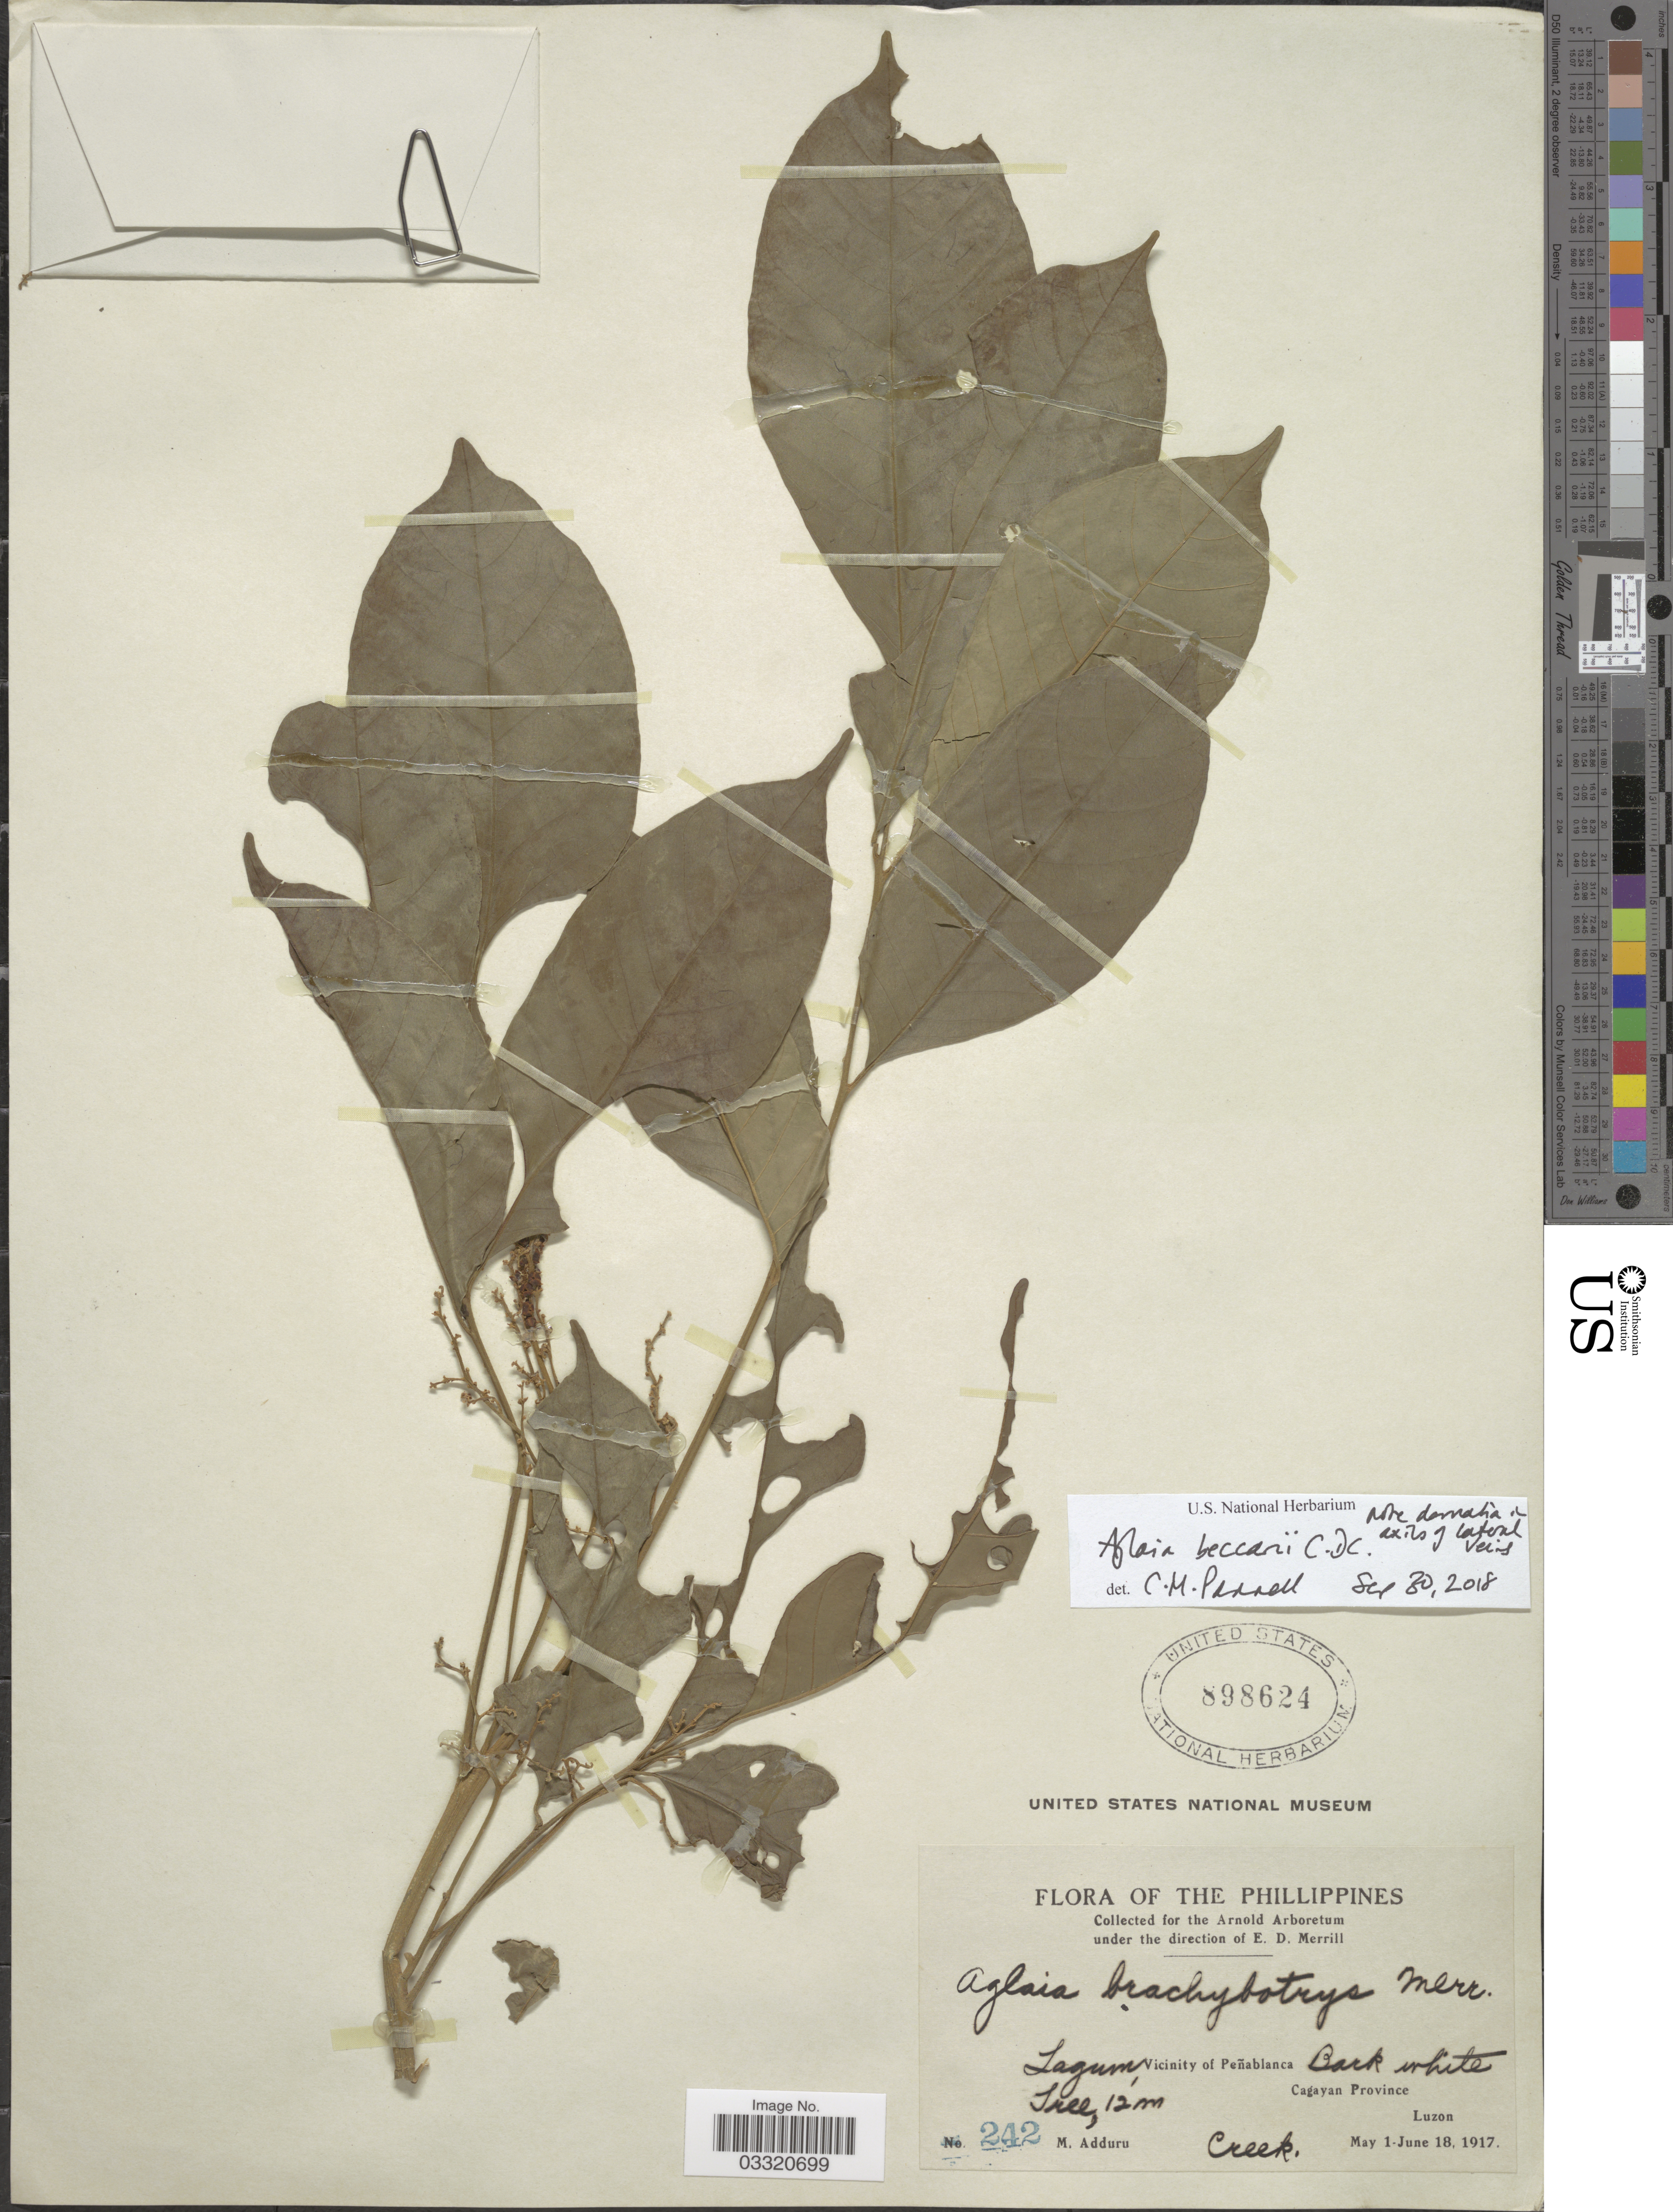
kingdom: Plantae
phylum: Tracheophyta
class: Magnoliopsida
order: Sapindales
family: Meliaceae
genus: Aglaia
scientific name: Aglaia beccarii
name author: C. DC.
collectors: M. Adduru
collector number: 242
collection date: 1917-05-01/1917-06-18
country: Philippines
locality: Lagum, Vicinity of Peñablanca. Cagayan Province, Luzon.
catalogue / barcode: US 898624